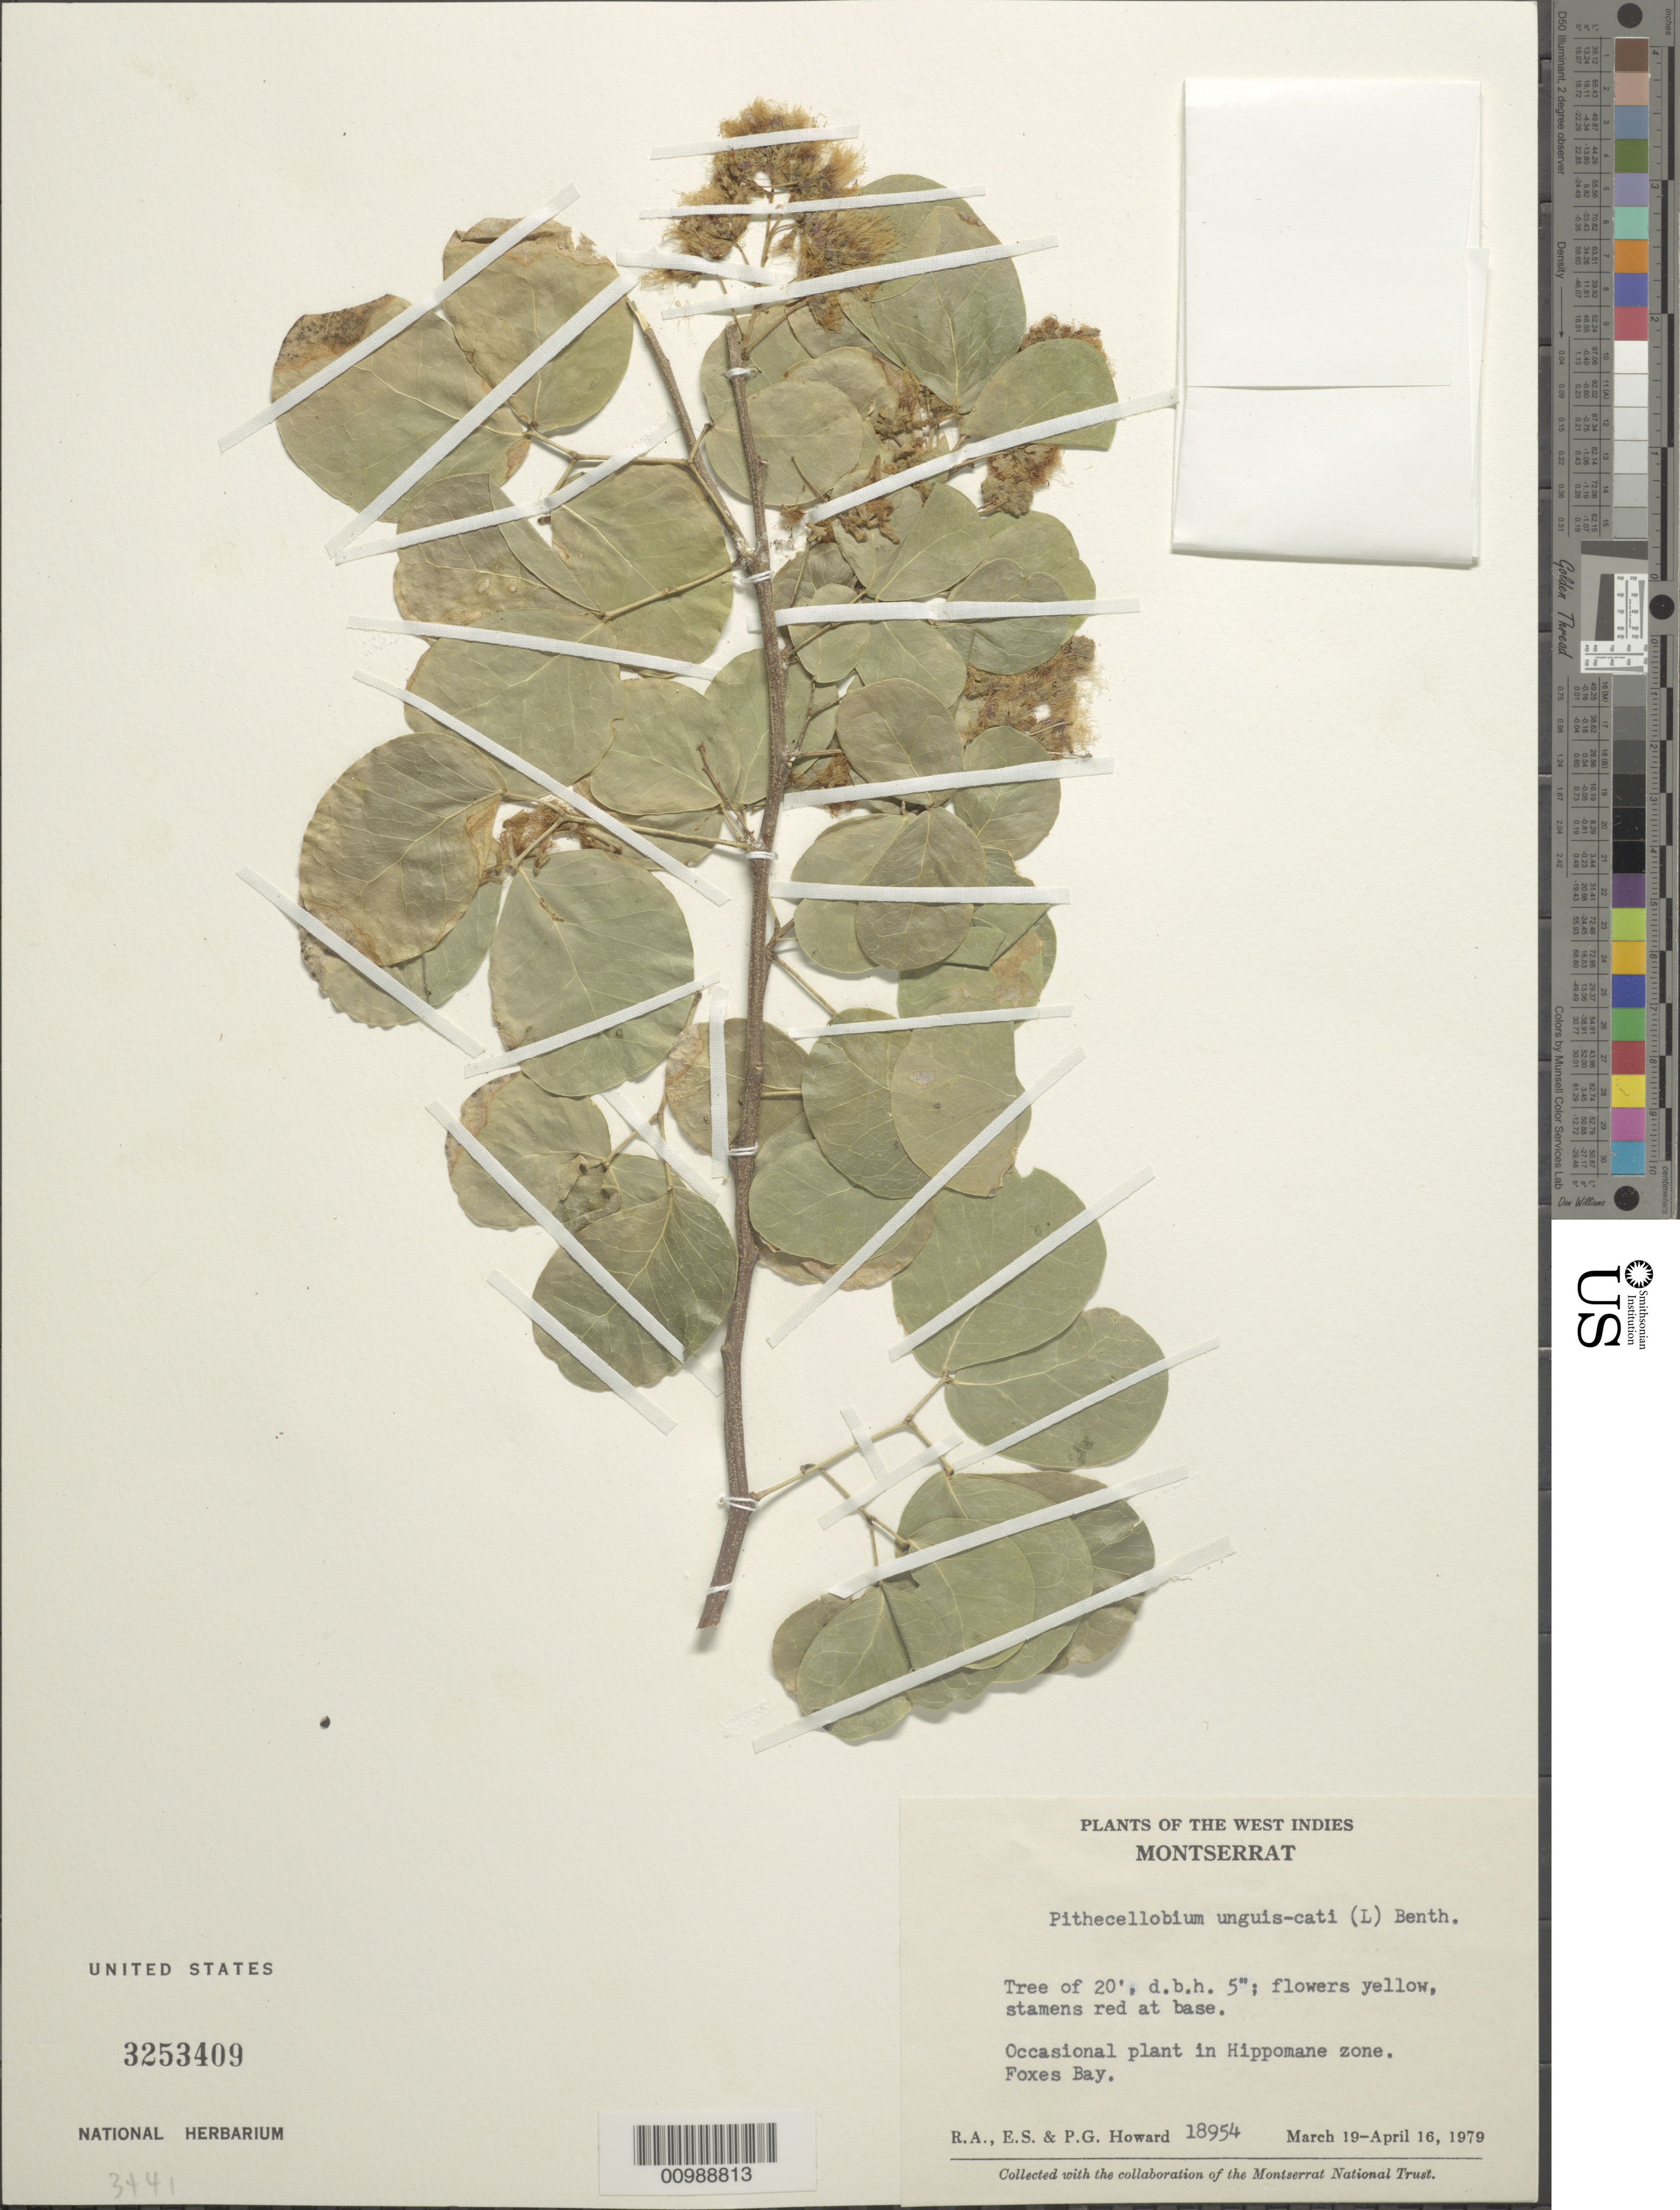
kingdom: Plantae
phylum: Tracheophyta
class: Magnoliopsida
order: Fabales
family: Fabaceae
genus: Pithecellobium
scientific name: Pithecellobium unguis-cati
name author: (L.) Benth.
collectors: R. A. Howard, E. S. Howard & P. Howard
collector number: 18954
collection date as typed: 19 Mar 1979 to 16 Apr 1979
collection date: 1979-03-19/1979-04-16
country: Montserrat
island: Montserrat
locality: Foxes Bay. Occasional plant in Hippomane zone.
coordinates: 0 N, 0 E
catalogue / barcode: US 3253409